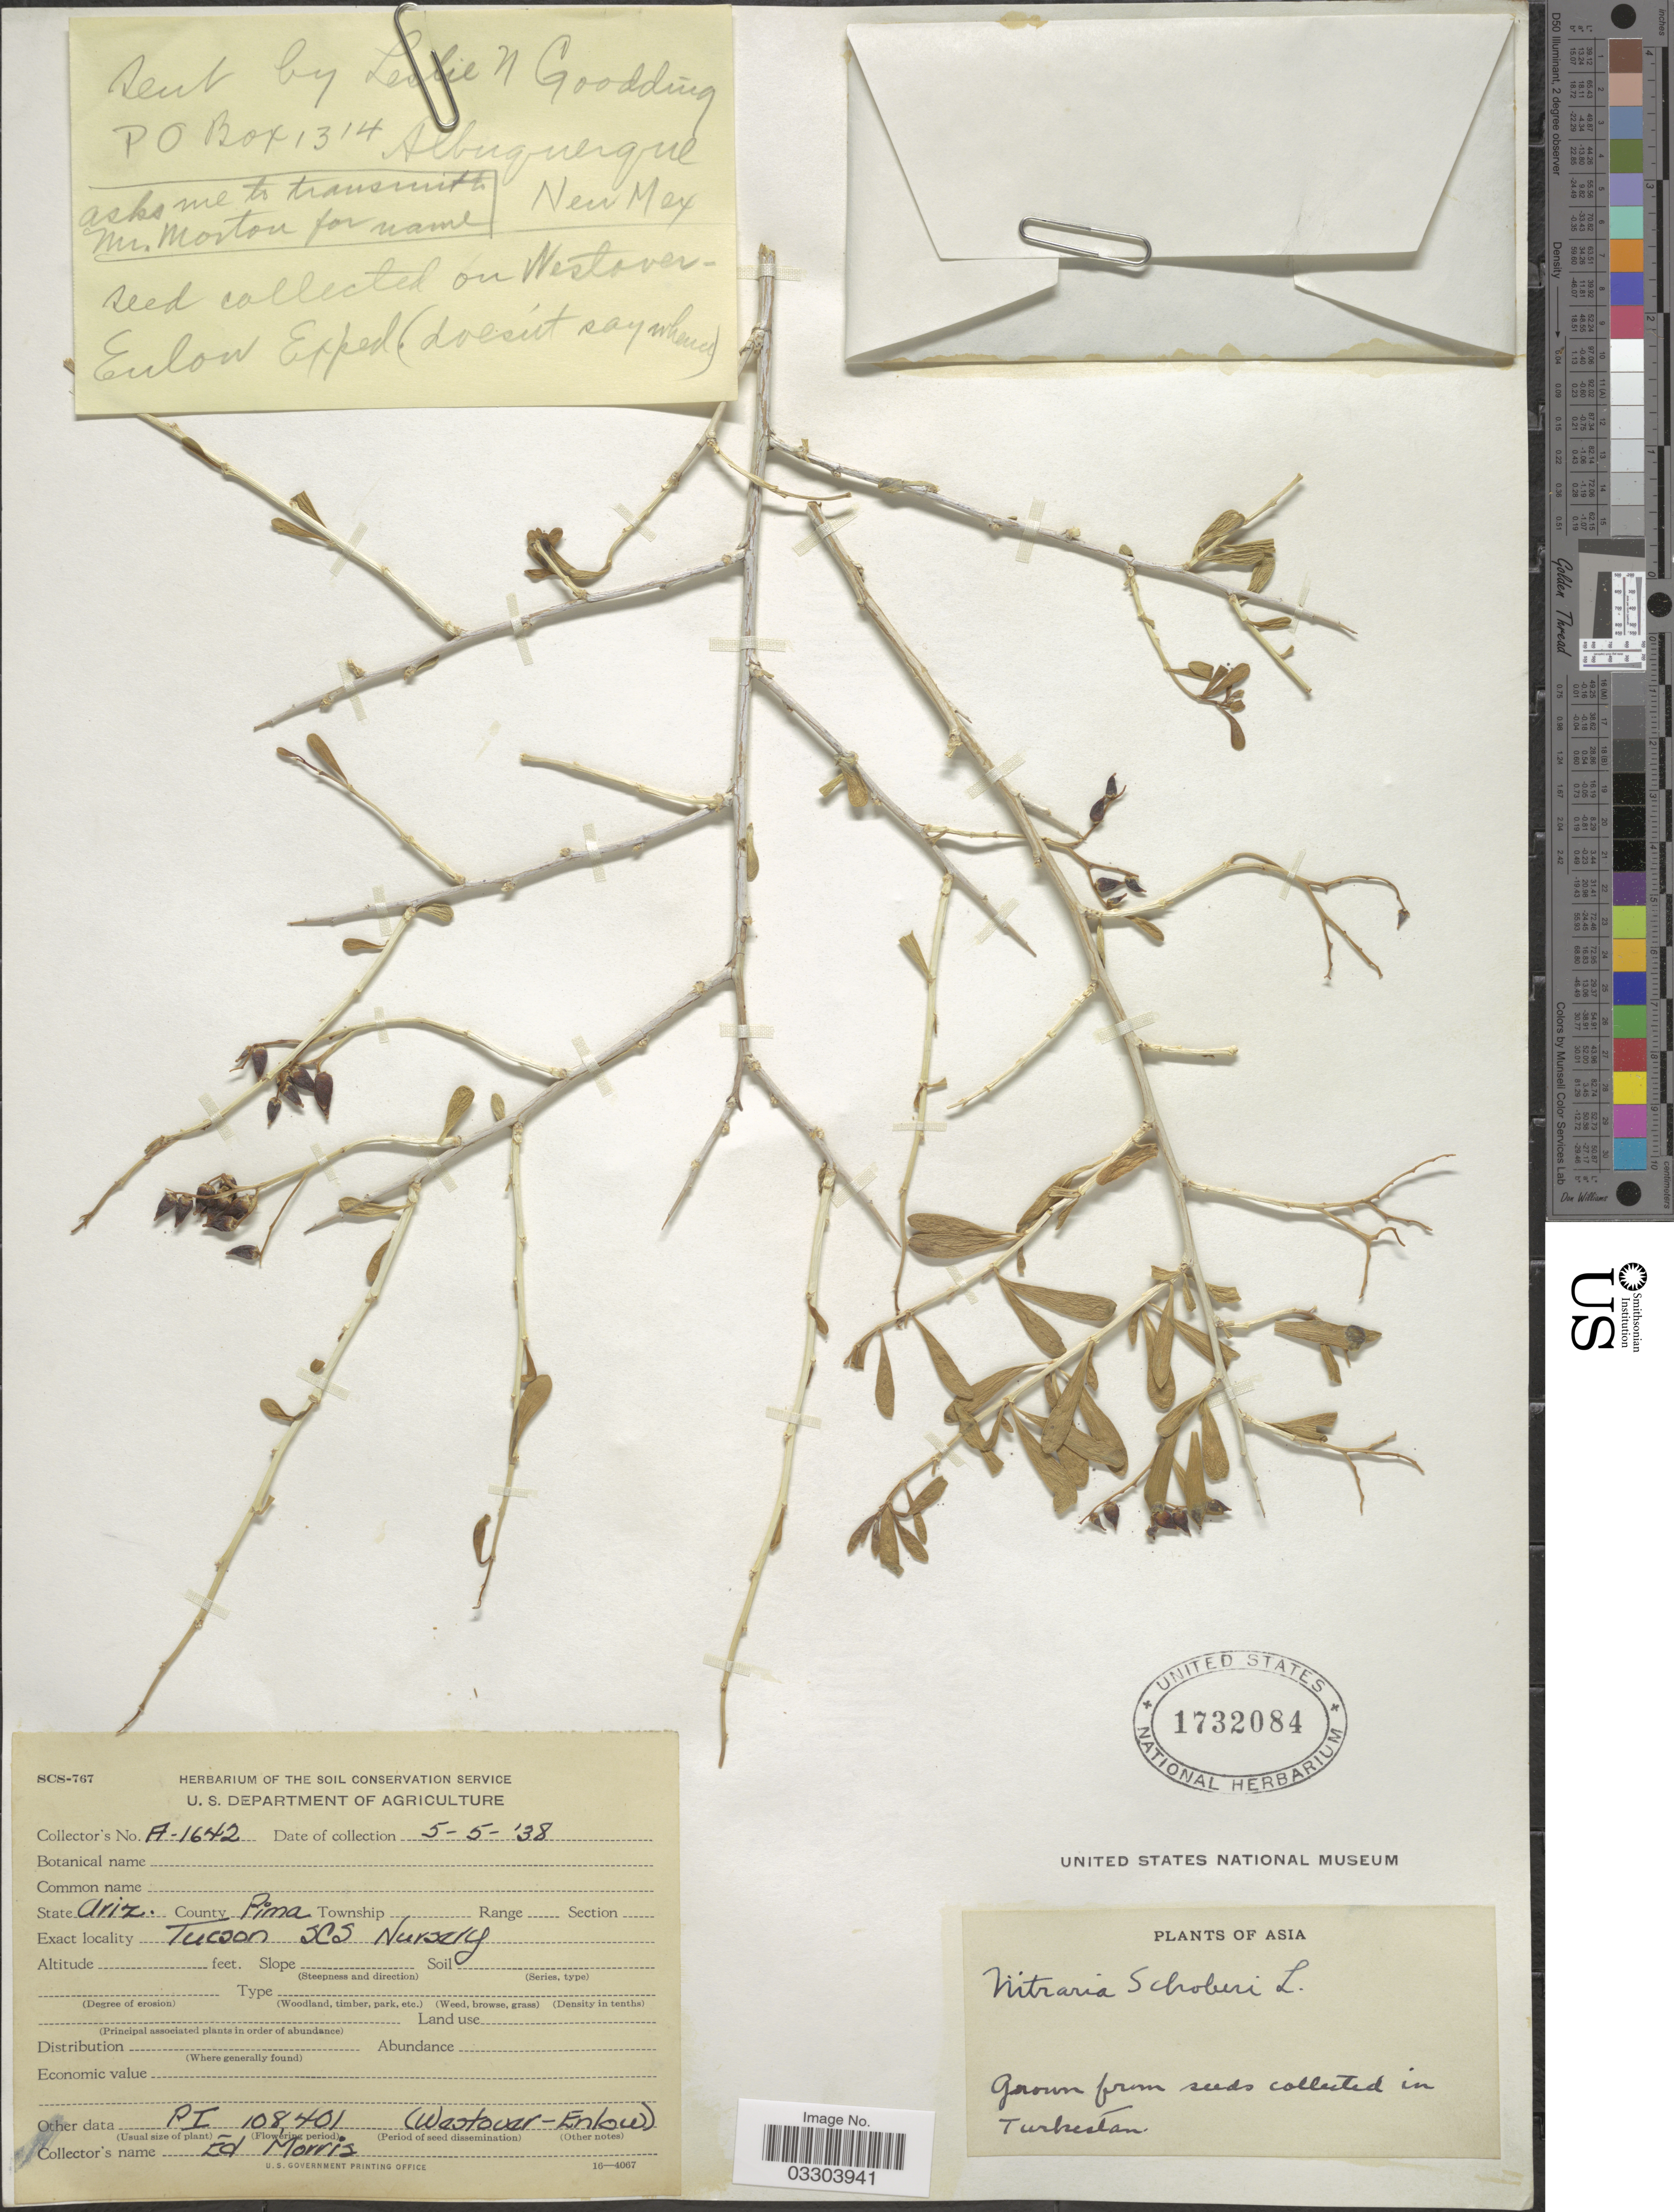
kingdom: Plantae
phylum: Tracheophyta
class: Magnoliopsida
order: Sapindales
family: Nitrariaceae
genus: Nitraria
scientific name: Nitraria schoberi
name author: L.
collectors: E. Morris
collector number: A-1642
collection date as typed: Transcribed d/m/y: 5/5/38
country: United States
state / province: Arizona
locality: County Pima. Tucson SCS Nursery.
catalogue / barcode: US 1732084